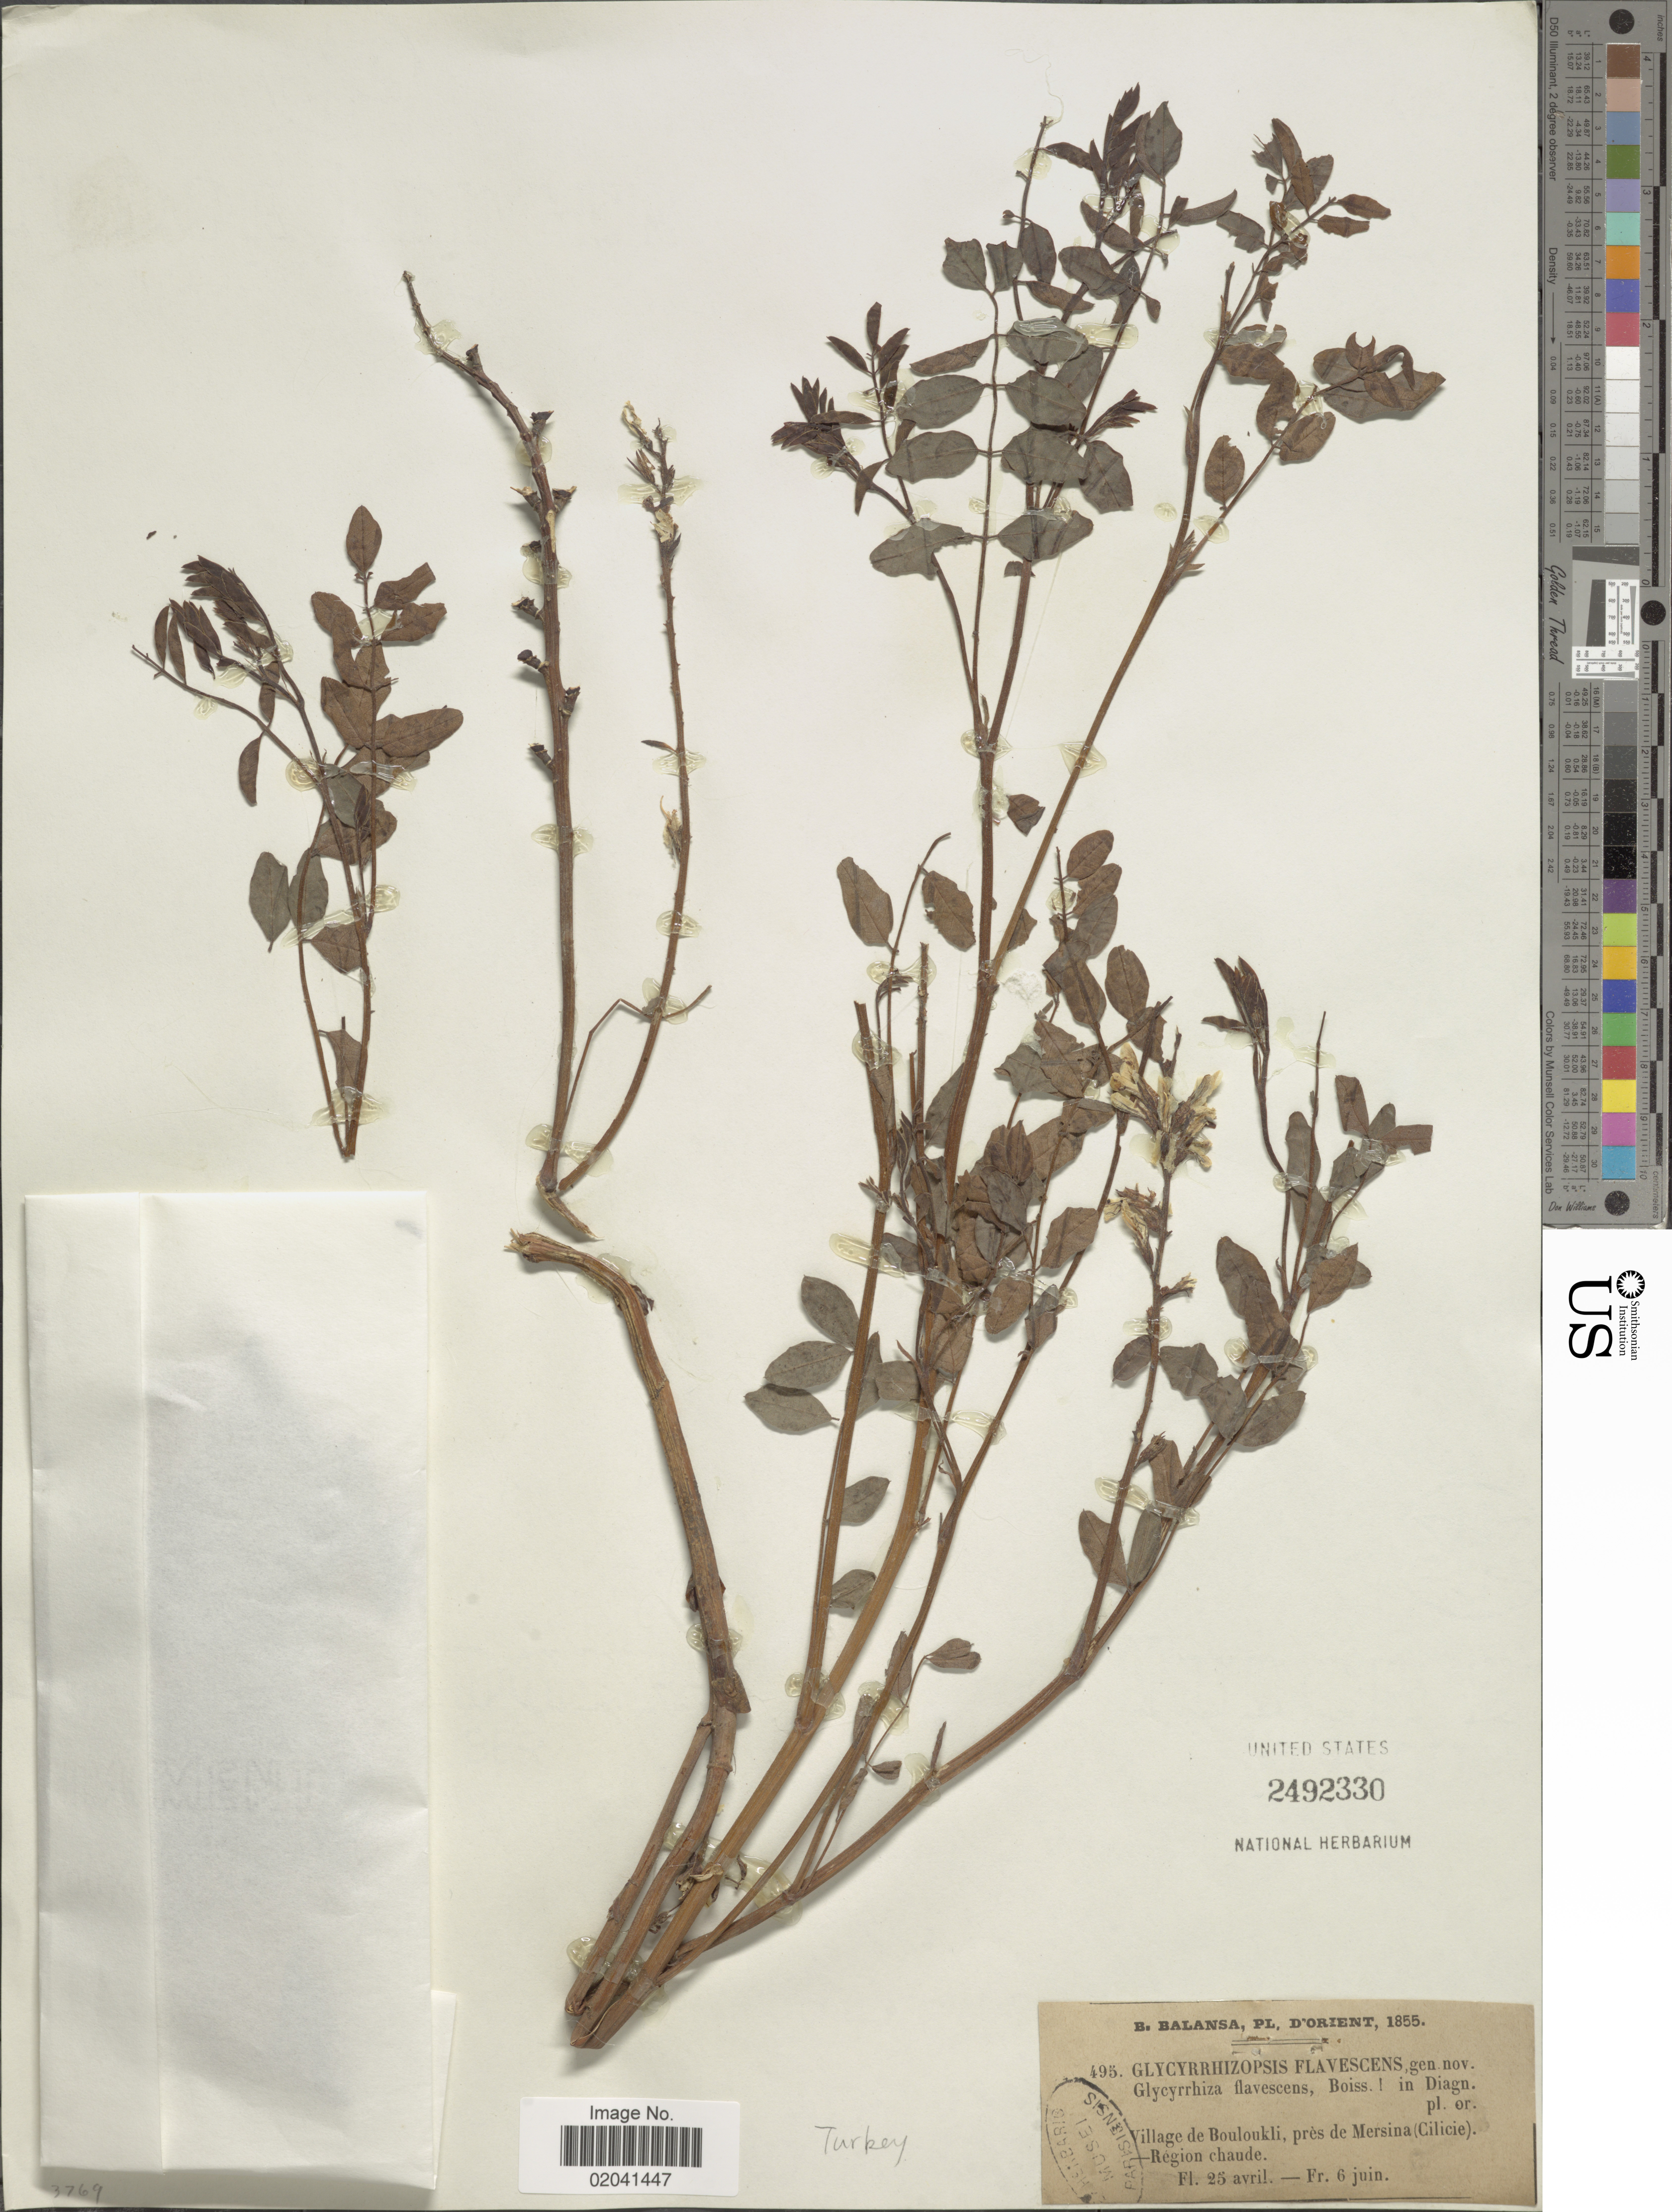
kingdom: Plantae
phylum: Tracheophyta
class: Magnoliopsida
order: Fabales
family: Fabaceae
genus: Glycyrrhiza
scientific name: Glycyrrhiza flavescens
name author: Boiss.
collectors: B. Balansa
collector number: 495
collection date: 1855-04-25/1855-06-06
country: Turkey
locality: Orient. Village de Bouloukli, près de Mersina (Cilicie). -Région chaude. Mersina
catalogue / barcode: US 2492330